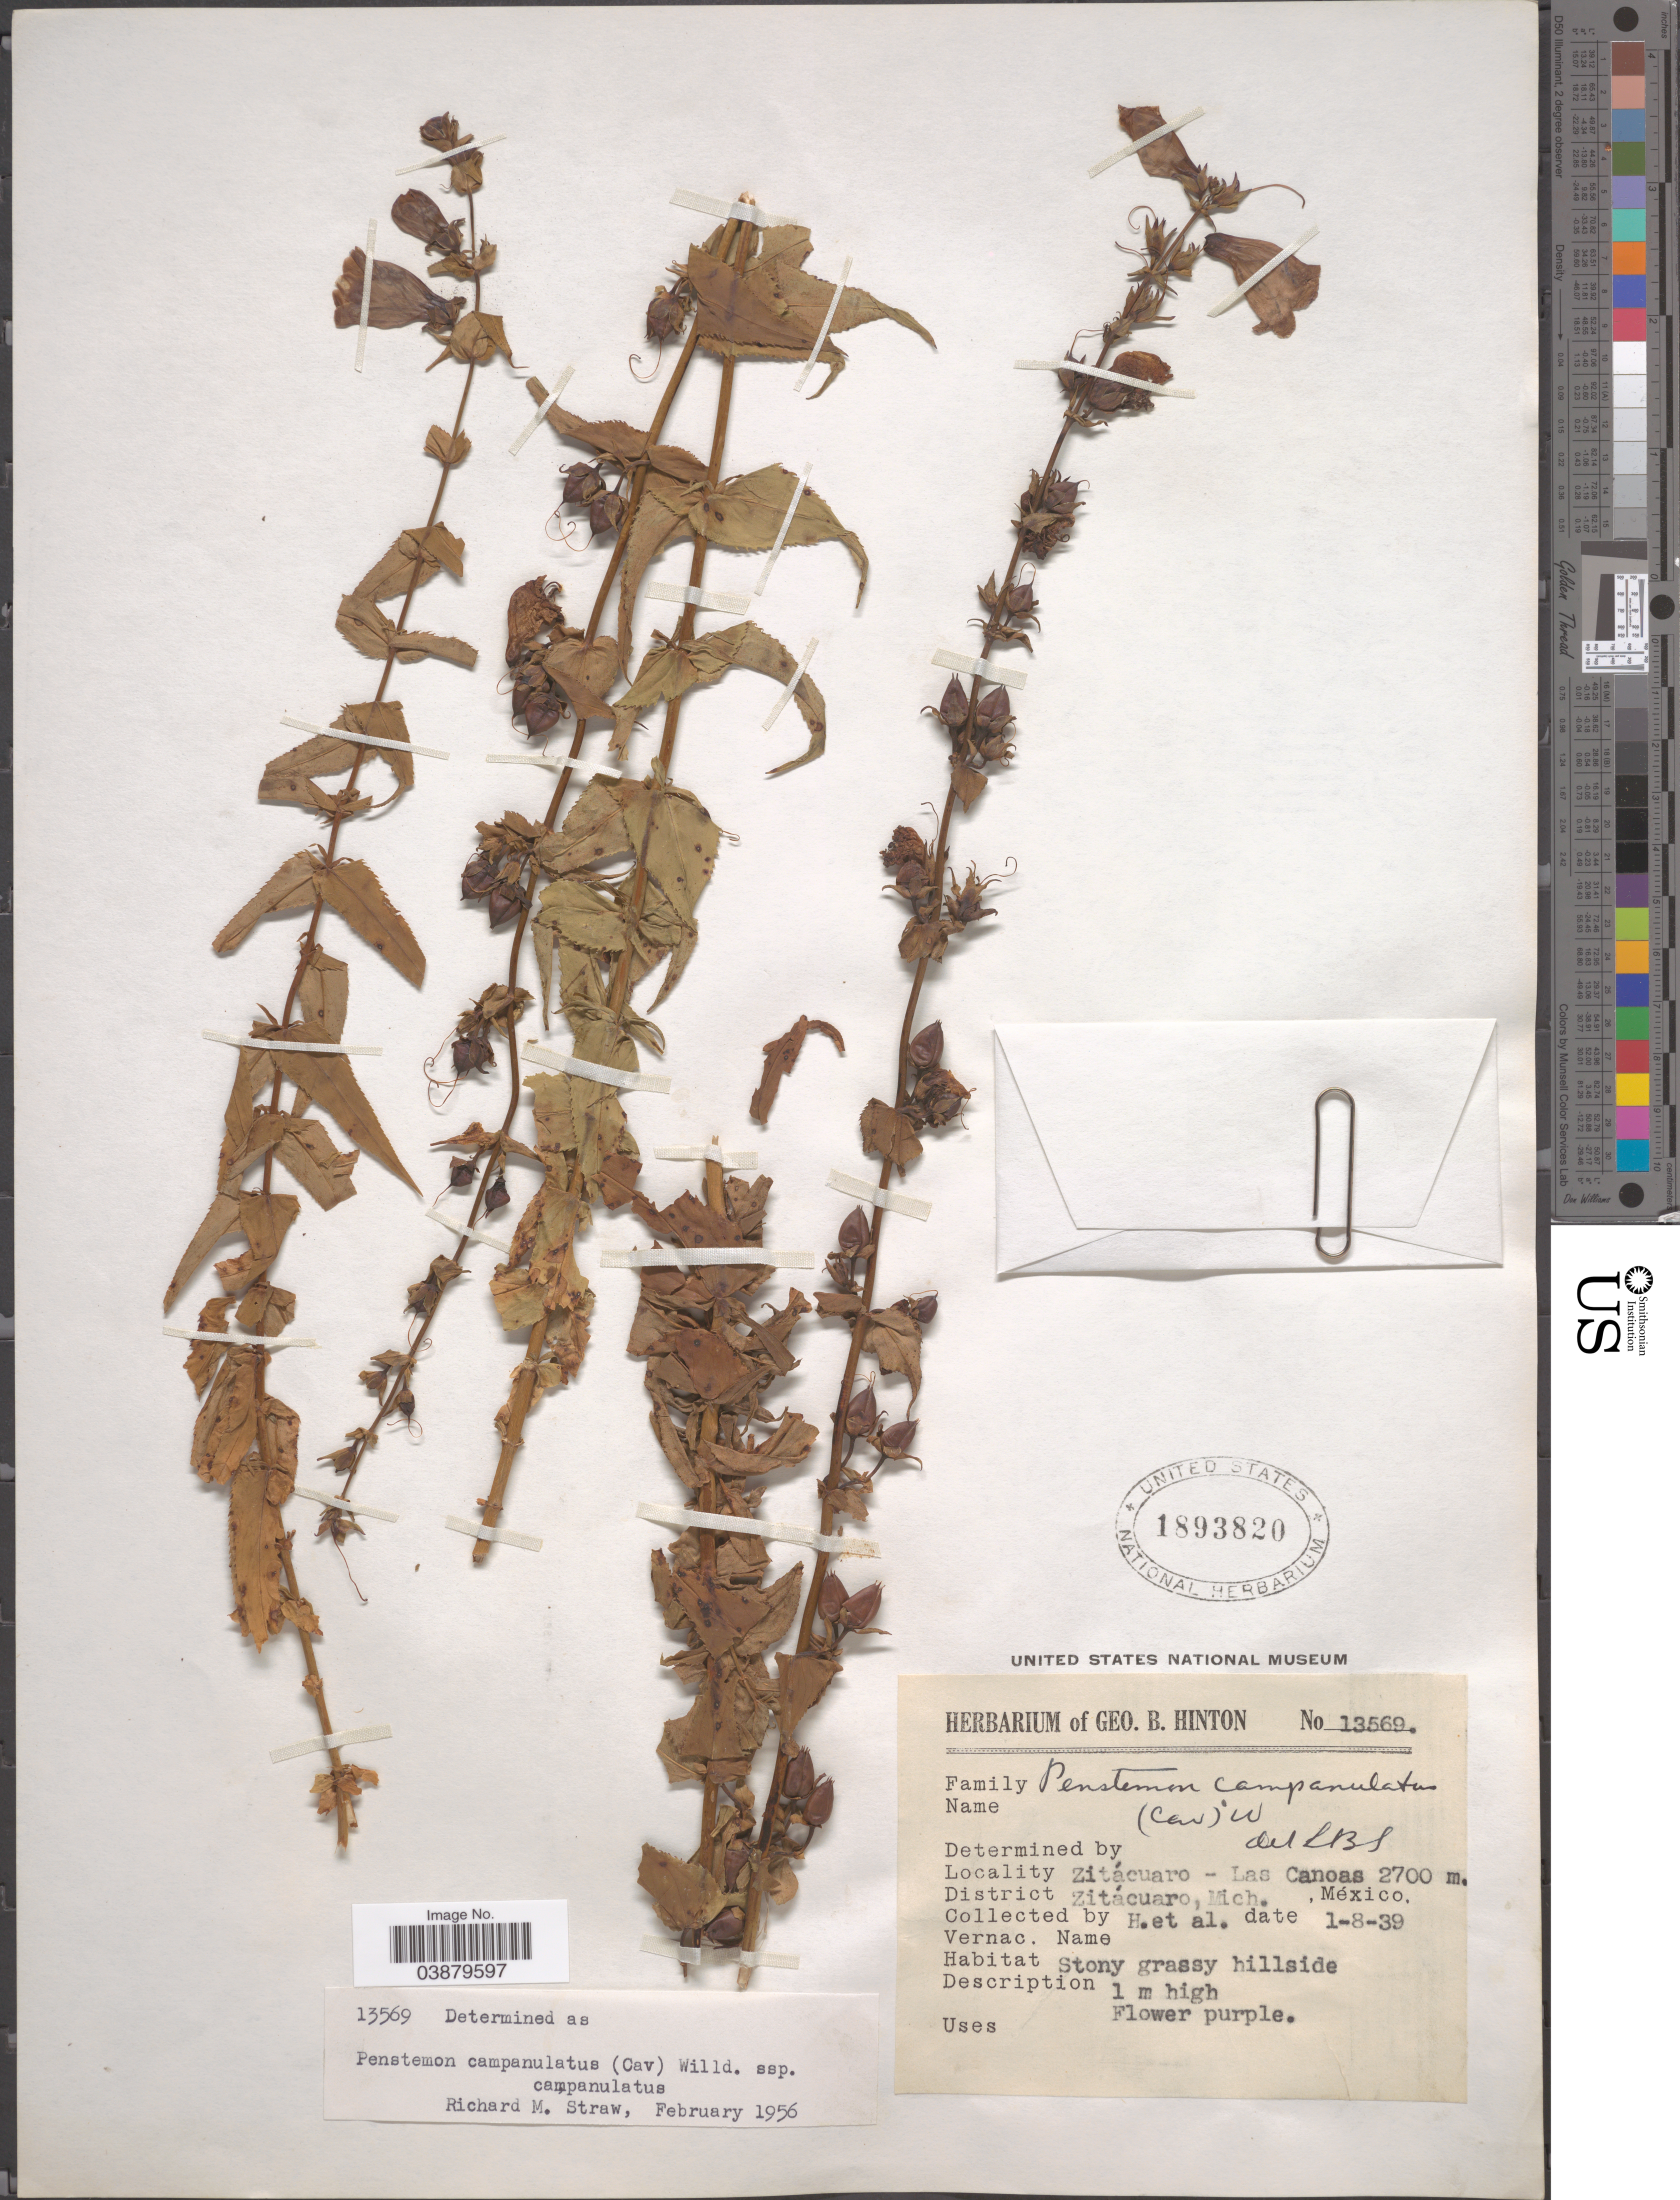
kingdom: Plantae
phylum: Tracheophyta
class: Magnoliopsida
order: Lamiales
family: Plantaginaceae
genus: Penstemon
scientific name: Penstemon campanulatus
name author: (Cav.) Willd.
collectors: G. B. Hinton & et al.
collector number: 13569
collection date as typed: Transcribed d/m/y: 1/8/39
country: Mexico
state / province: Michoacán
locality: Zitácuaro - Las Canoas. District Zitácuaro, Mich.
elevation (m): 2700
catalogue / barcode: US 1893820